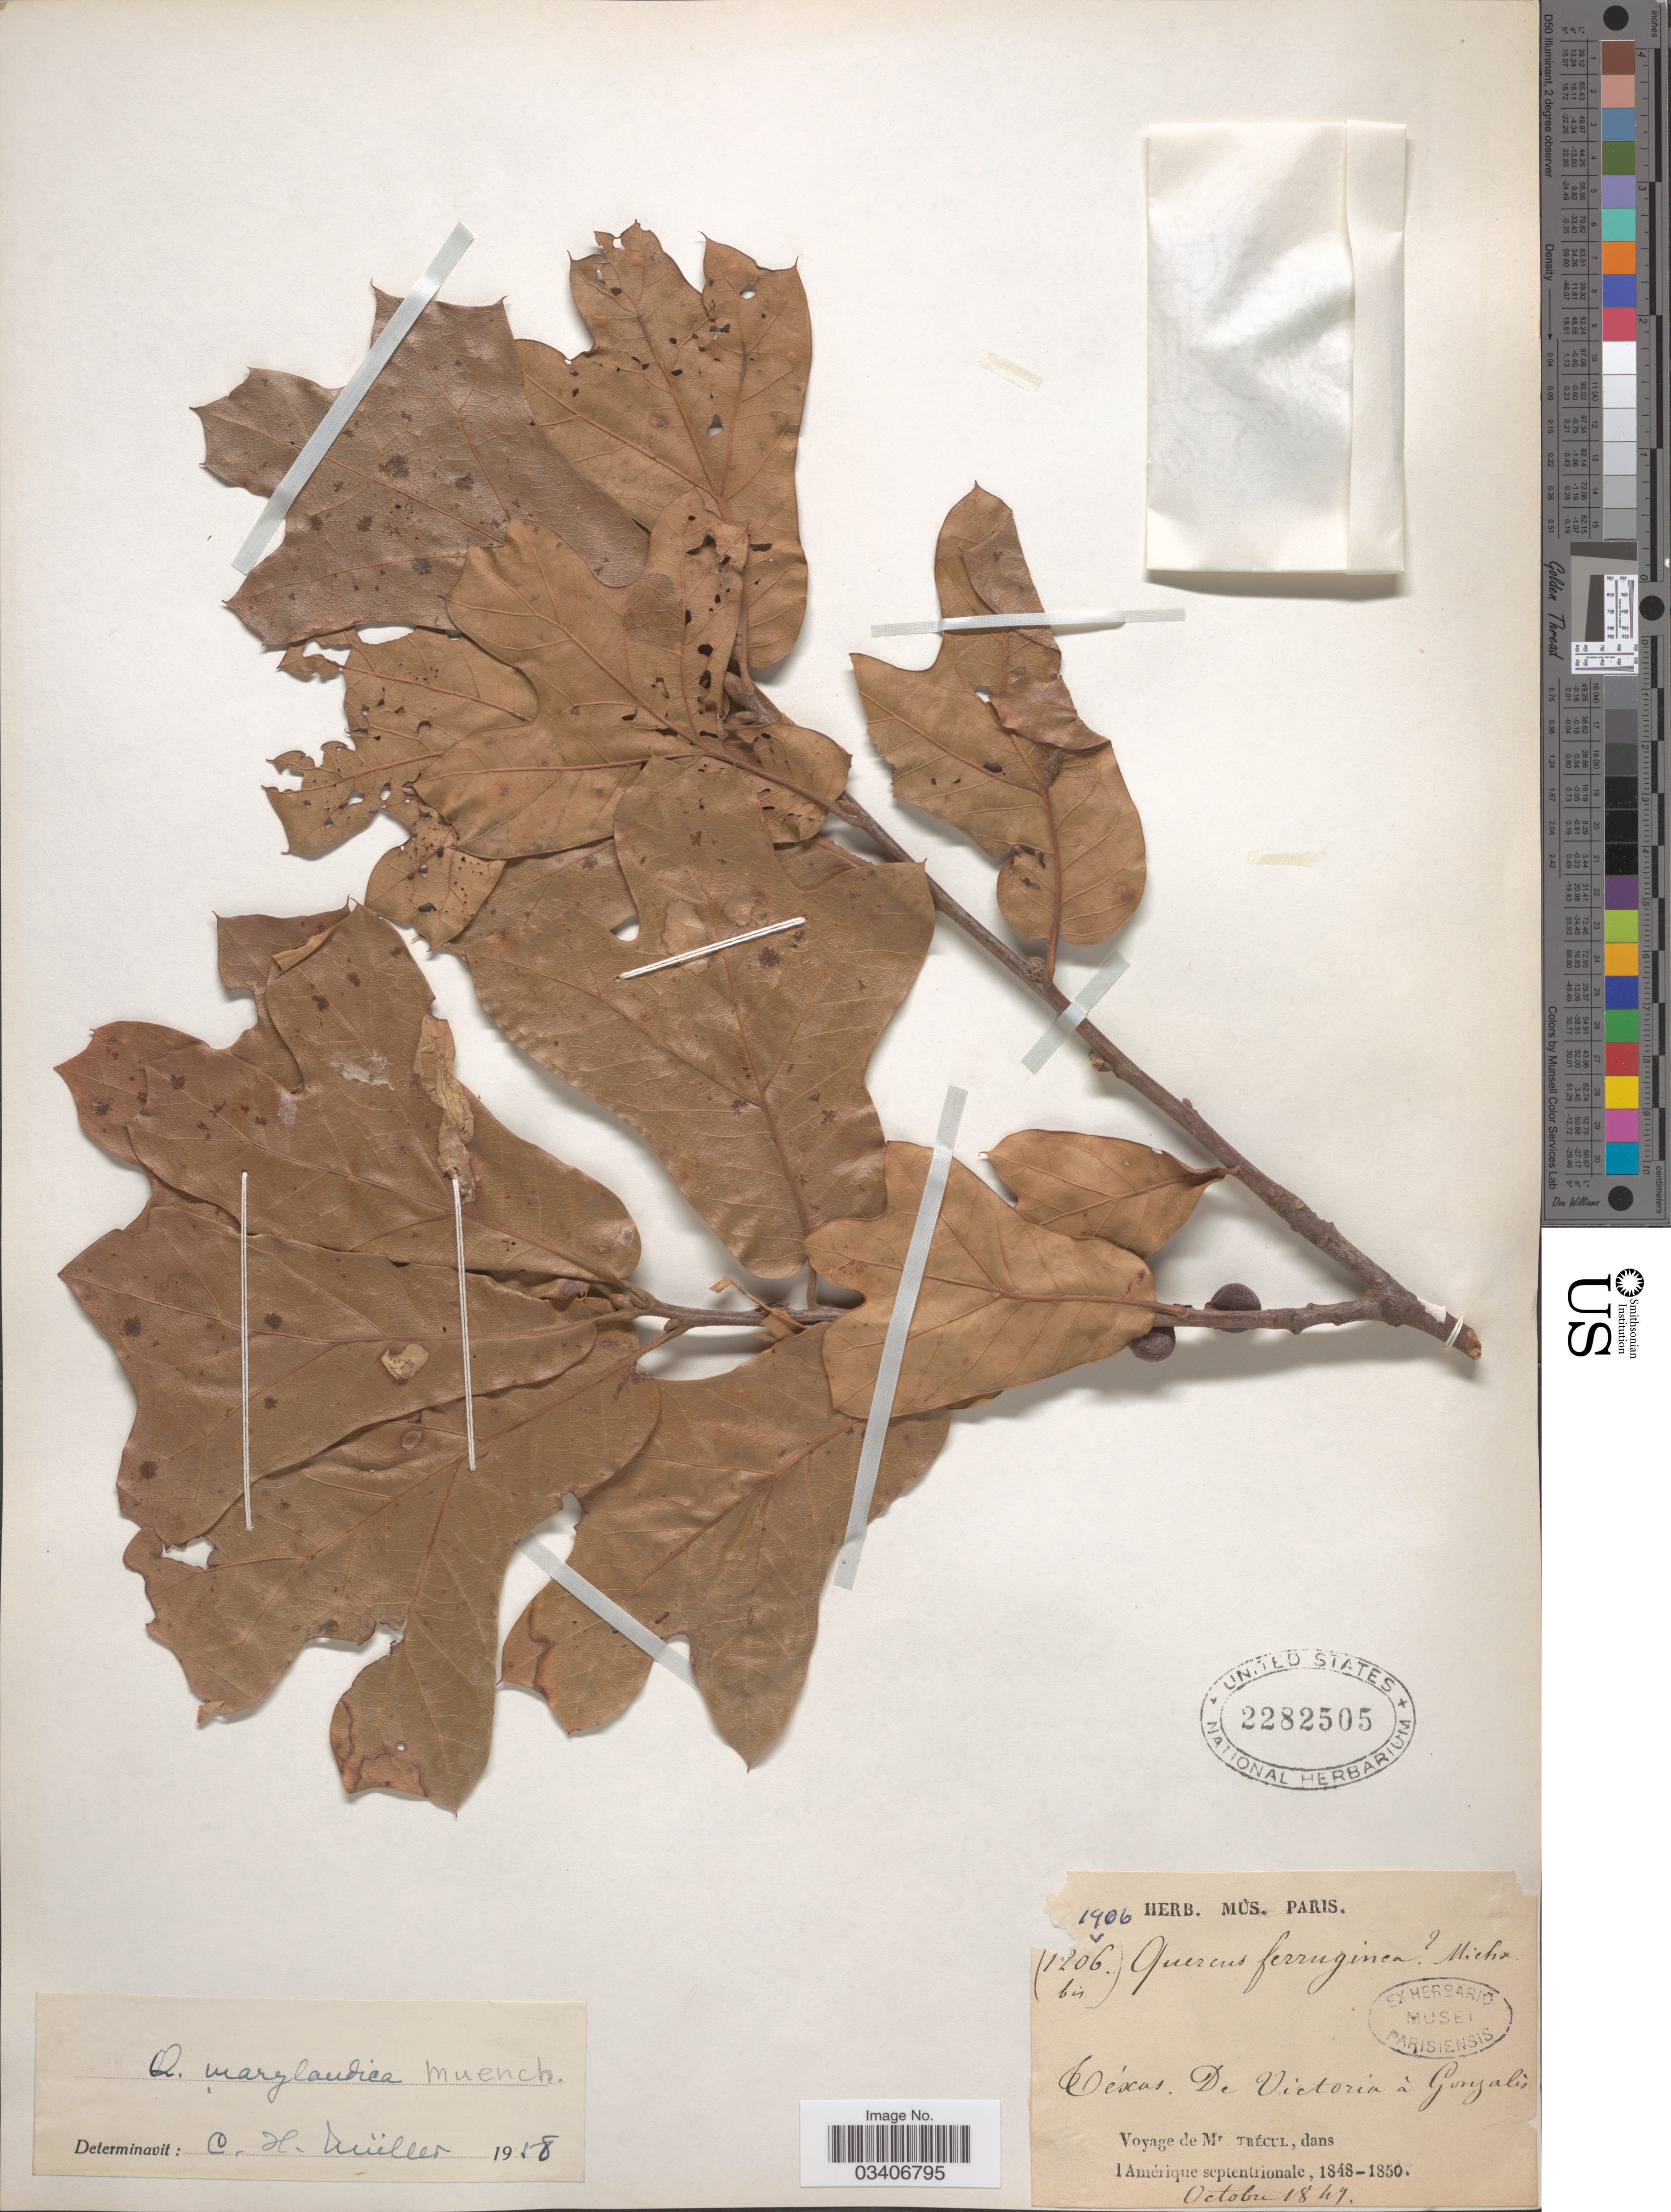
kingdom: Plantae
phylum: Tracheophyta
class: Magnoliopsida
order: Fagales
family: Fagaceae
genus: Quercus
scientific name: Quercus marilandica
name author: (L.) Münchh.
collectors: A. Trécul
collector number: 1906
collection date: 1849-10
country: United States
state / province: Texas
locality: De Victoria á Gonzalis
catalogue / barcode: US 2282505